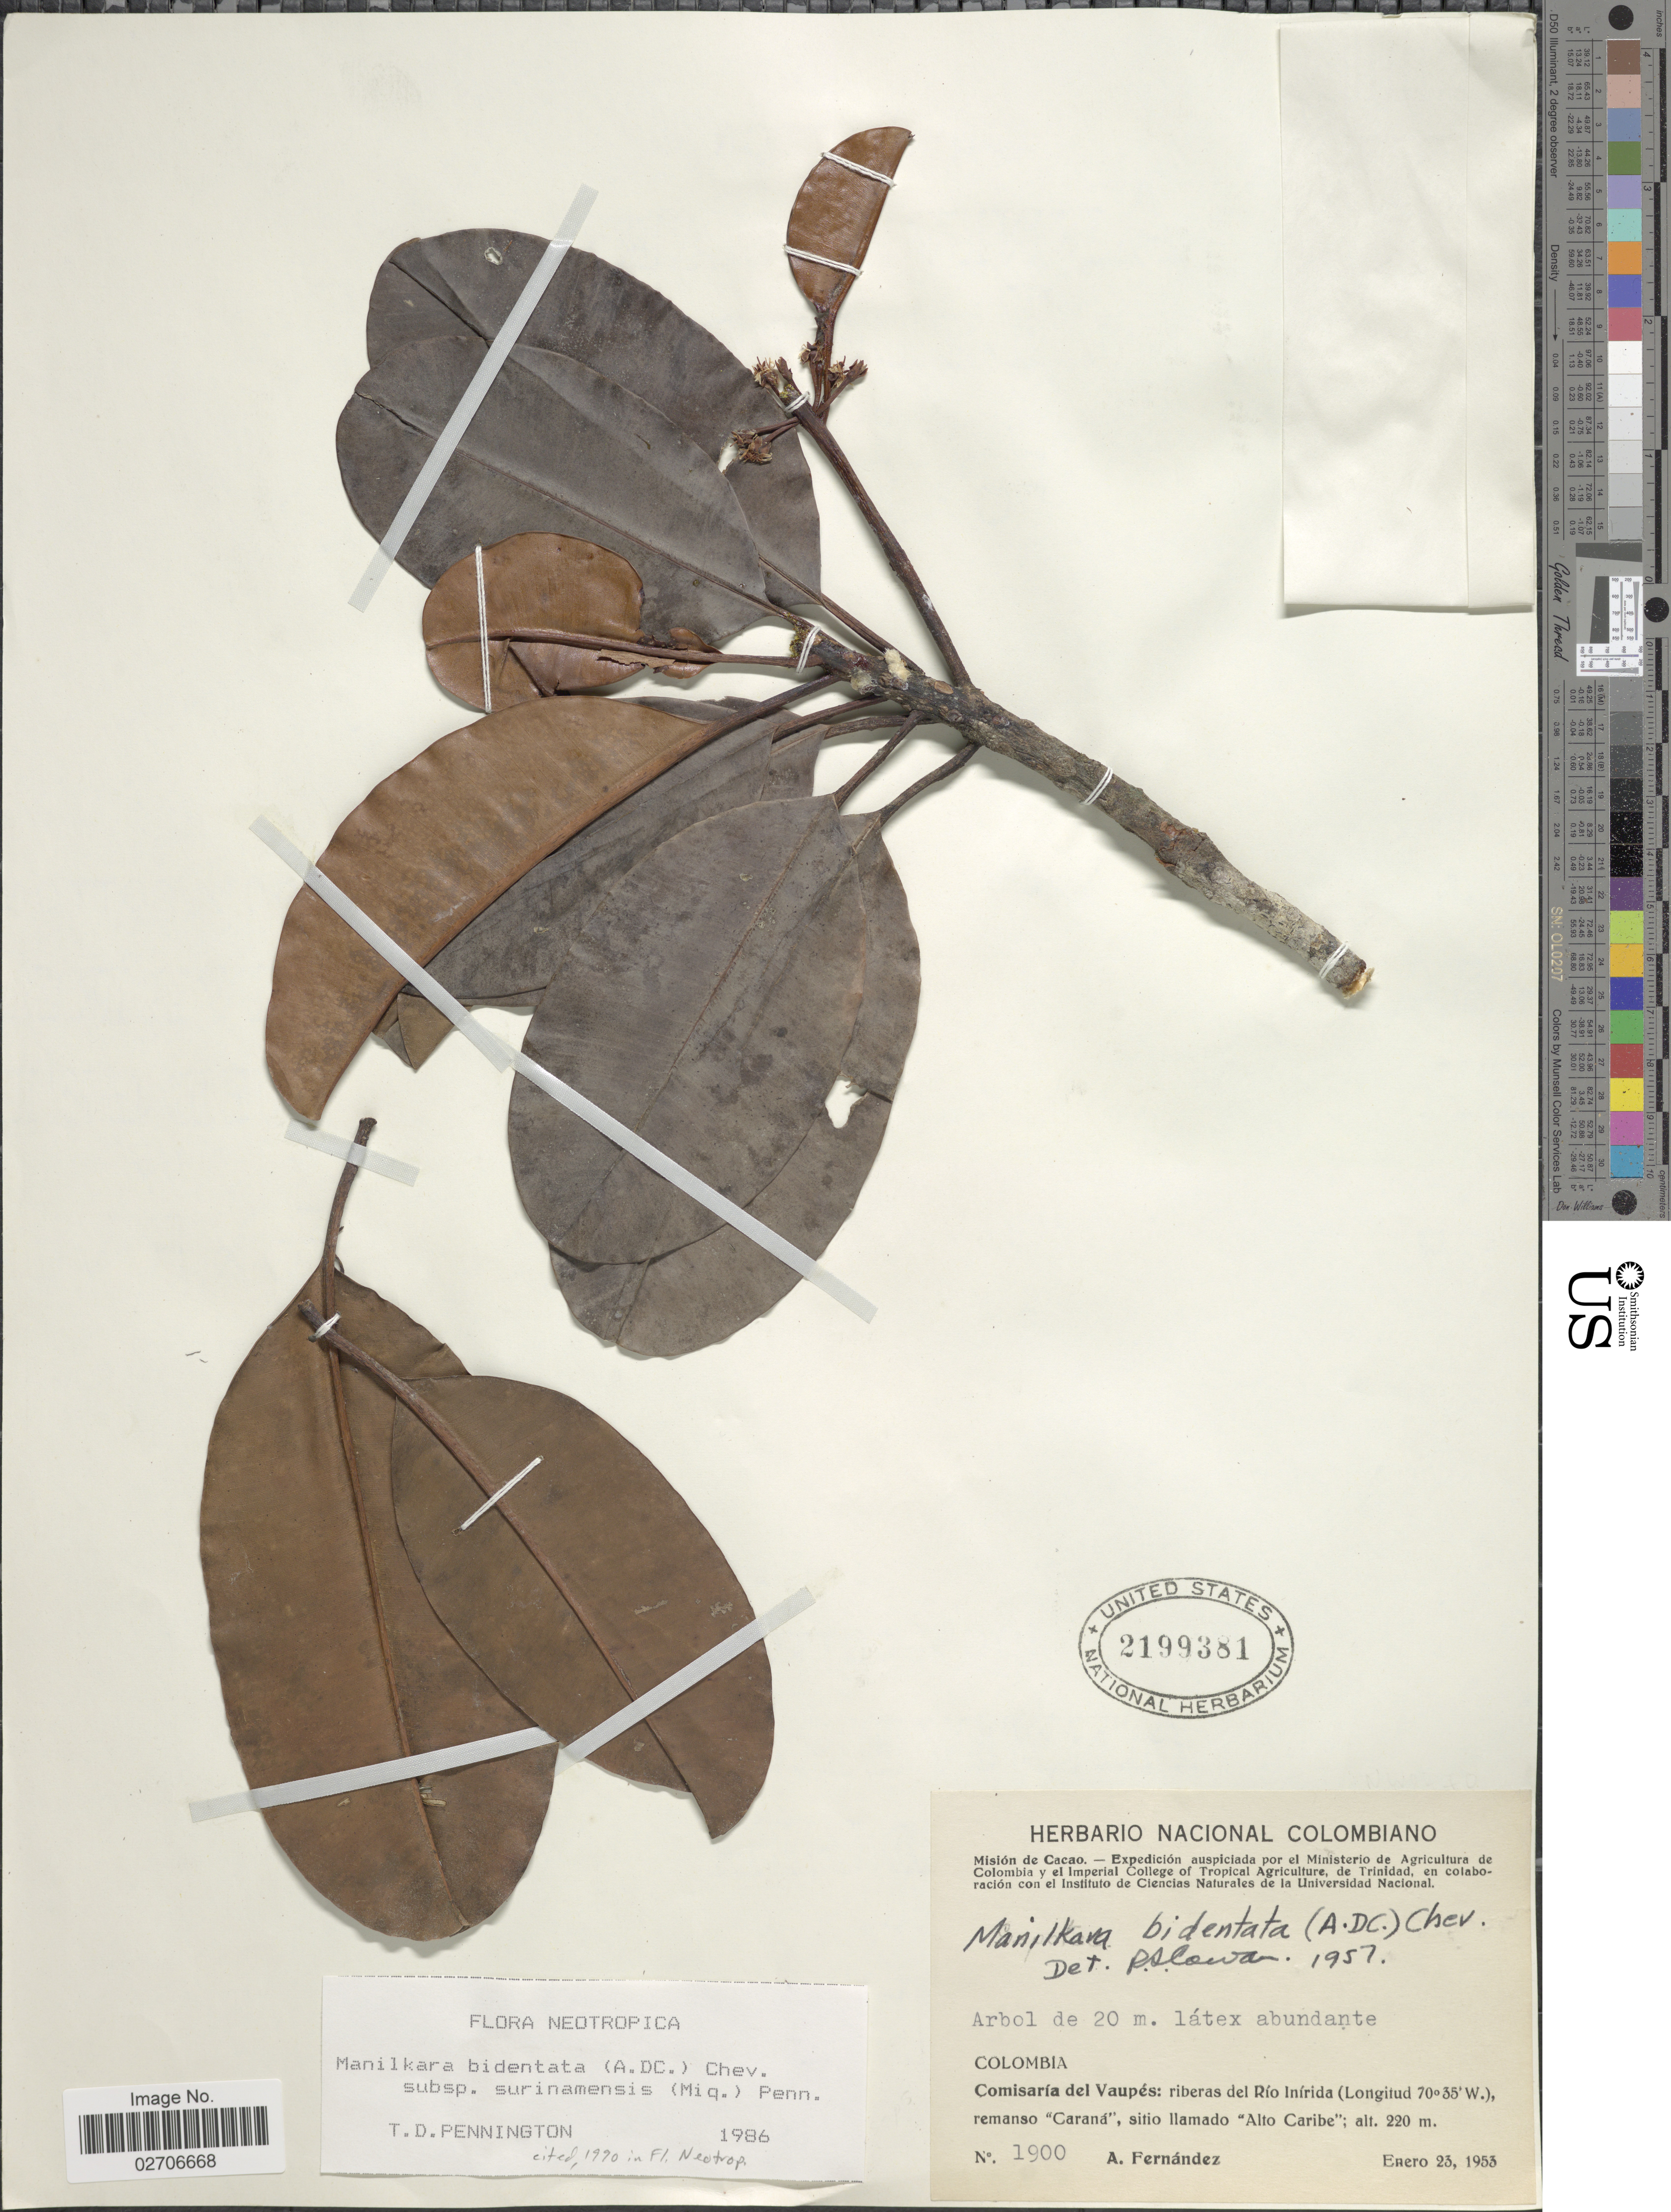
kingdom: Plantae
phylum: Tracheophyta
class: Magnoliopsida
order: Ericales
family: Sapotaceae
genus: Manilkara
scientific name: Manilkara bidentata subsp. surinamensis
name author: (Miq.) T.D. Penn.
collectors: A. Fernández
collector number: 1900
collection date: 1953-01-23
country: Colombia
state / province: Vaupés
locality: Comisaria del Vaupes: riberas del Rio Inirida, remanso, Carana, sitio llamado, Alto Caribe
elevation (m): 220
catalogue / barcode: US 2199381